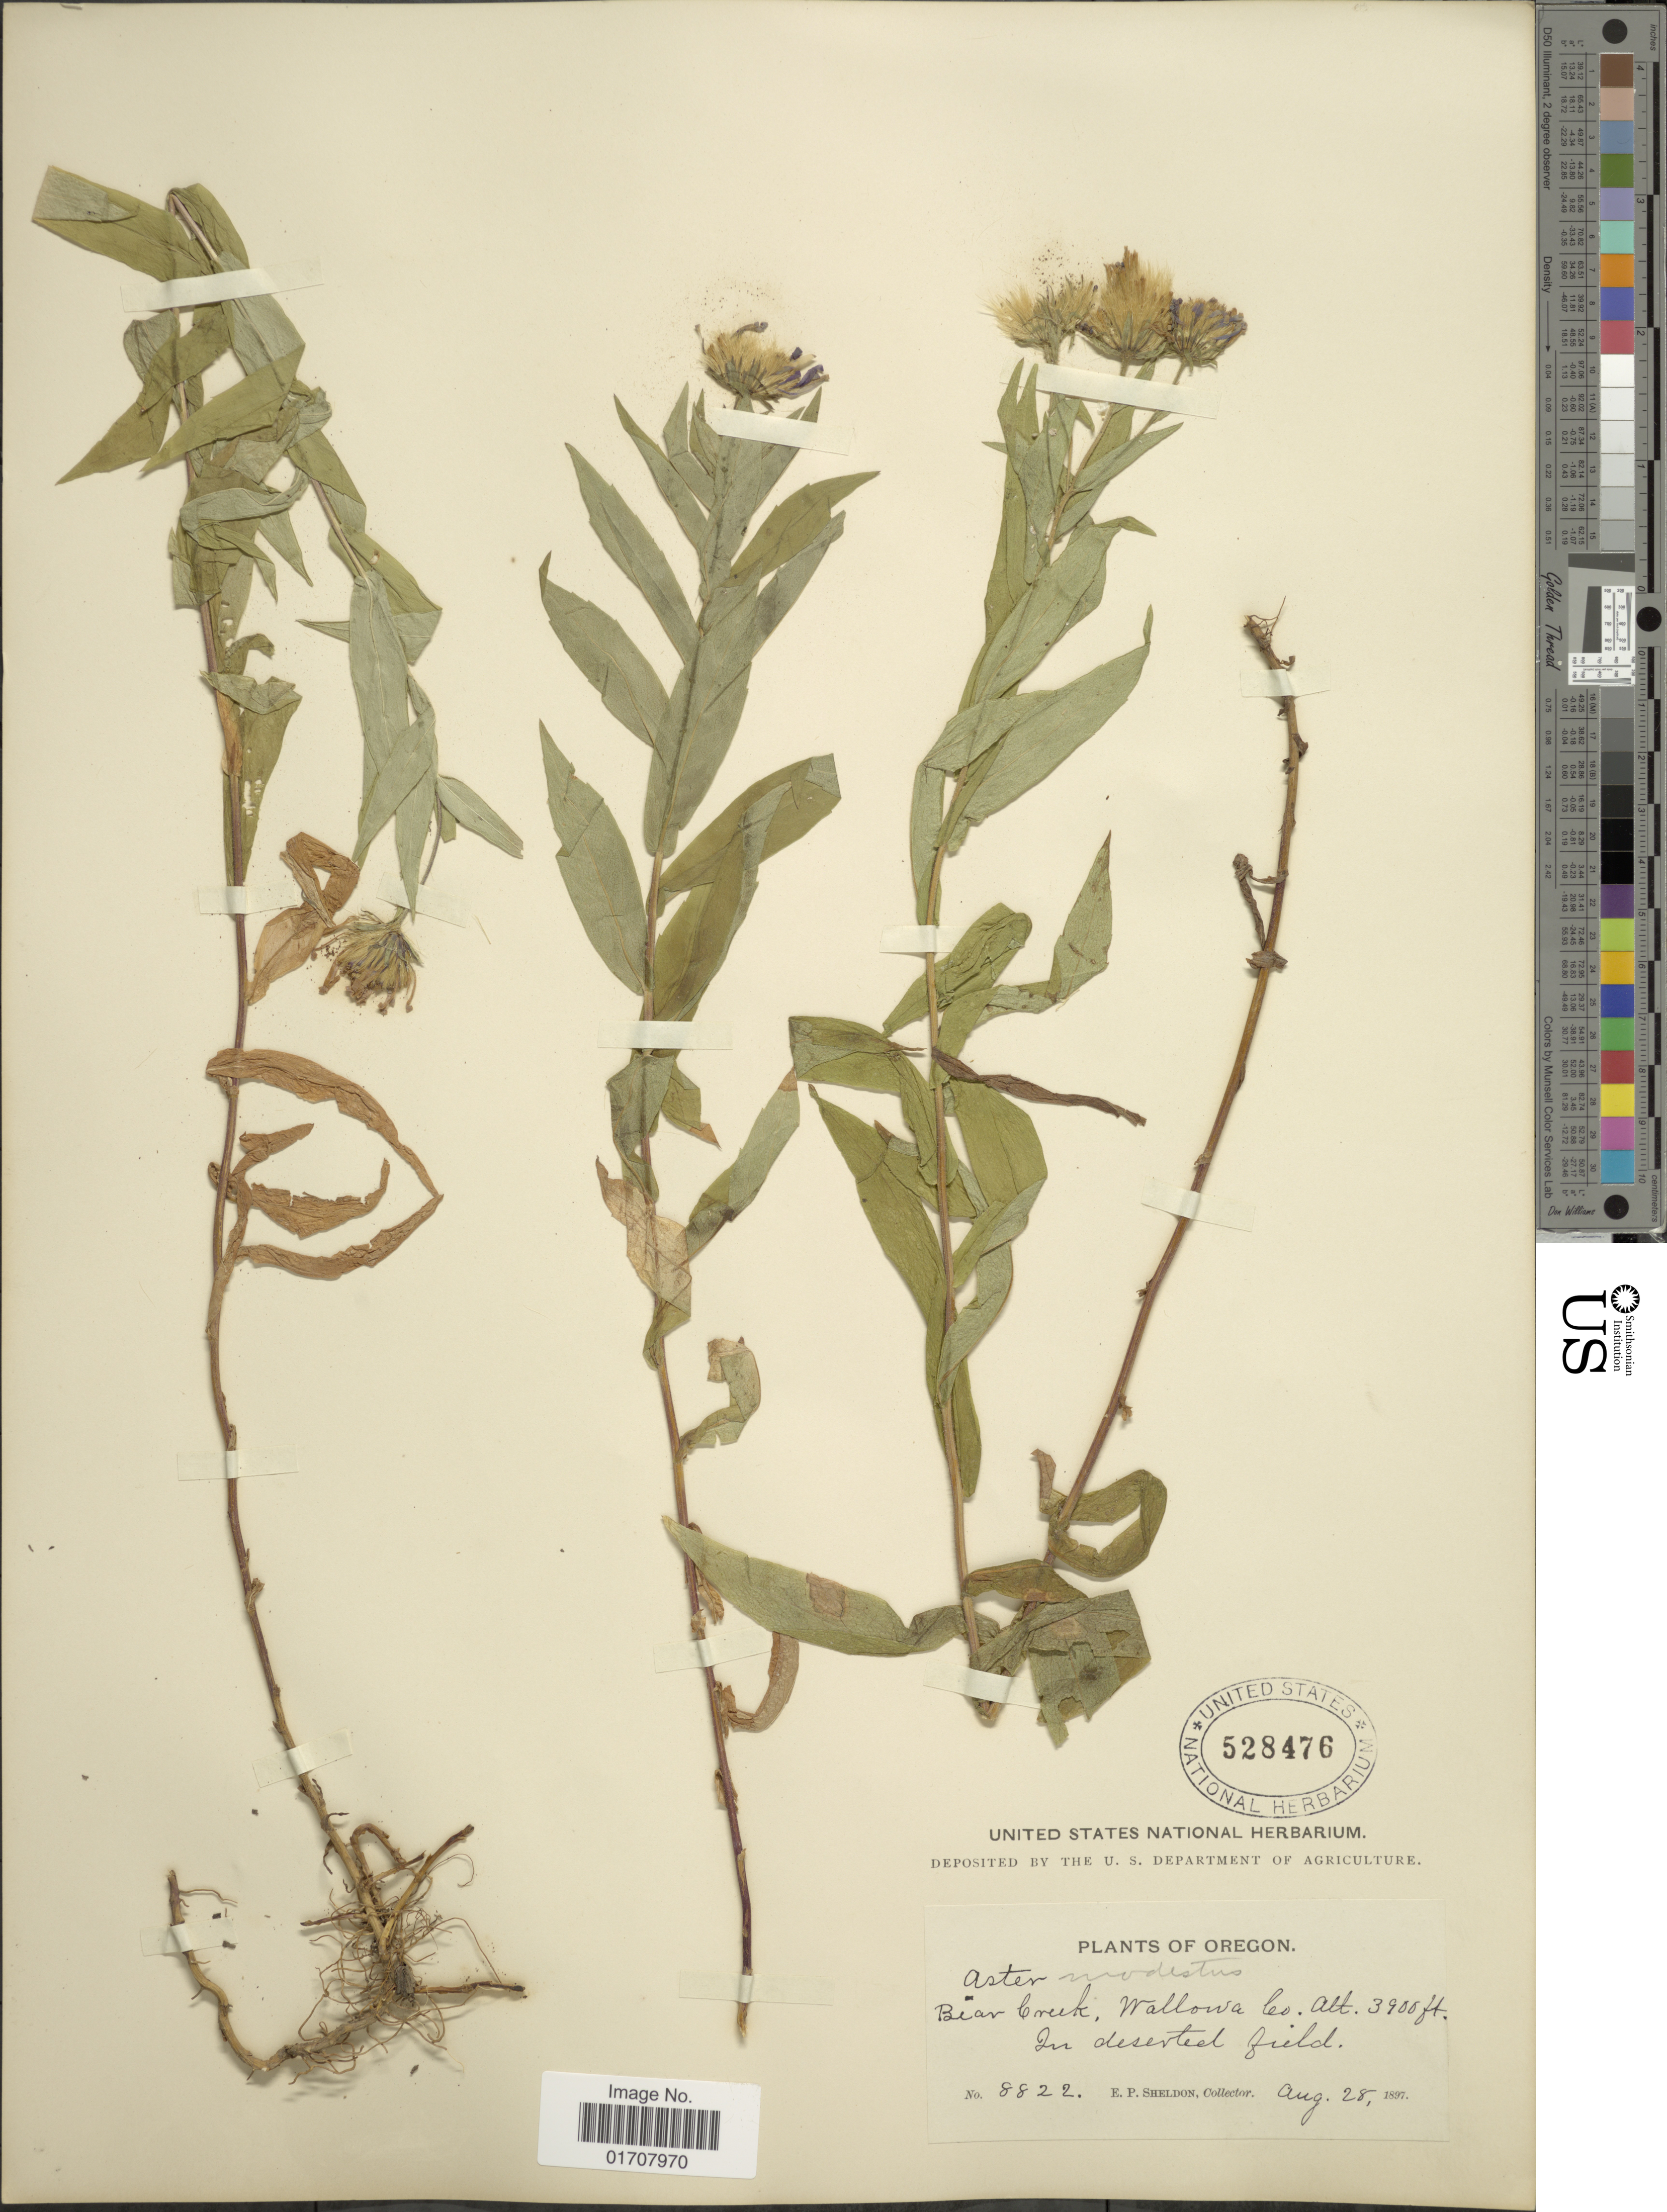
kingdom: Plantae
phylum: Tracheophyta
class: Magnoliopsida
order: Asterales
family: Asteraceae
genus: Canadanthus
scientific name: Canadanthus modestus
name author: (Lindl.) G.L. Nesom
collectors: E. P. Sheldon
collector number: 8822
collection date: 1897-08-28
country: United States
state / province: Oregon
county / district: Wallowa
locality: Bear Creek, Wallowa Co., In deserted field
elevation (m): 1189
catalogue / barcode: US 528476